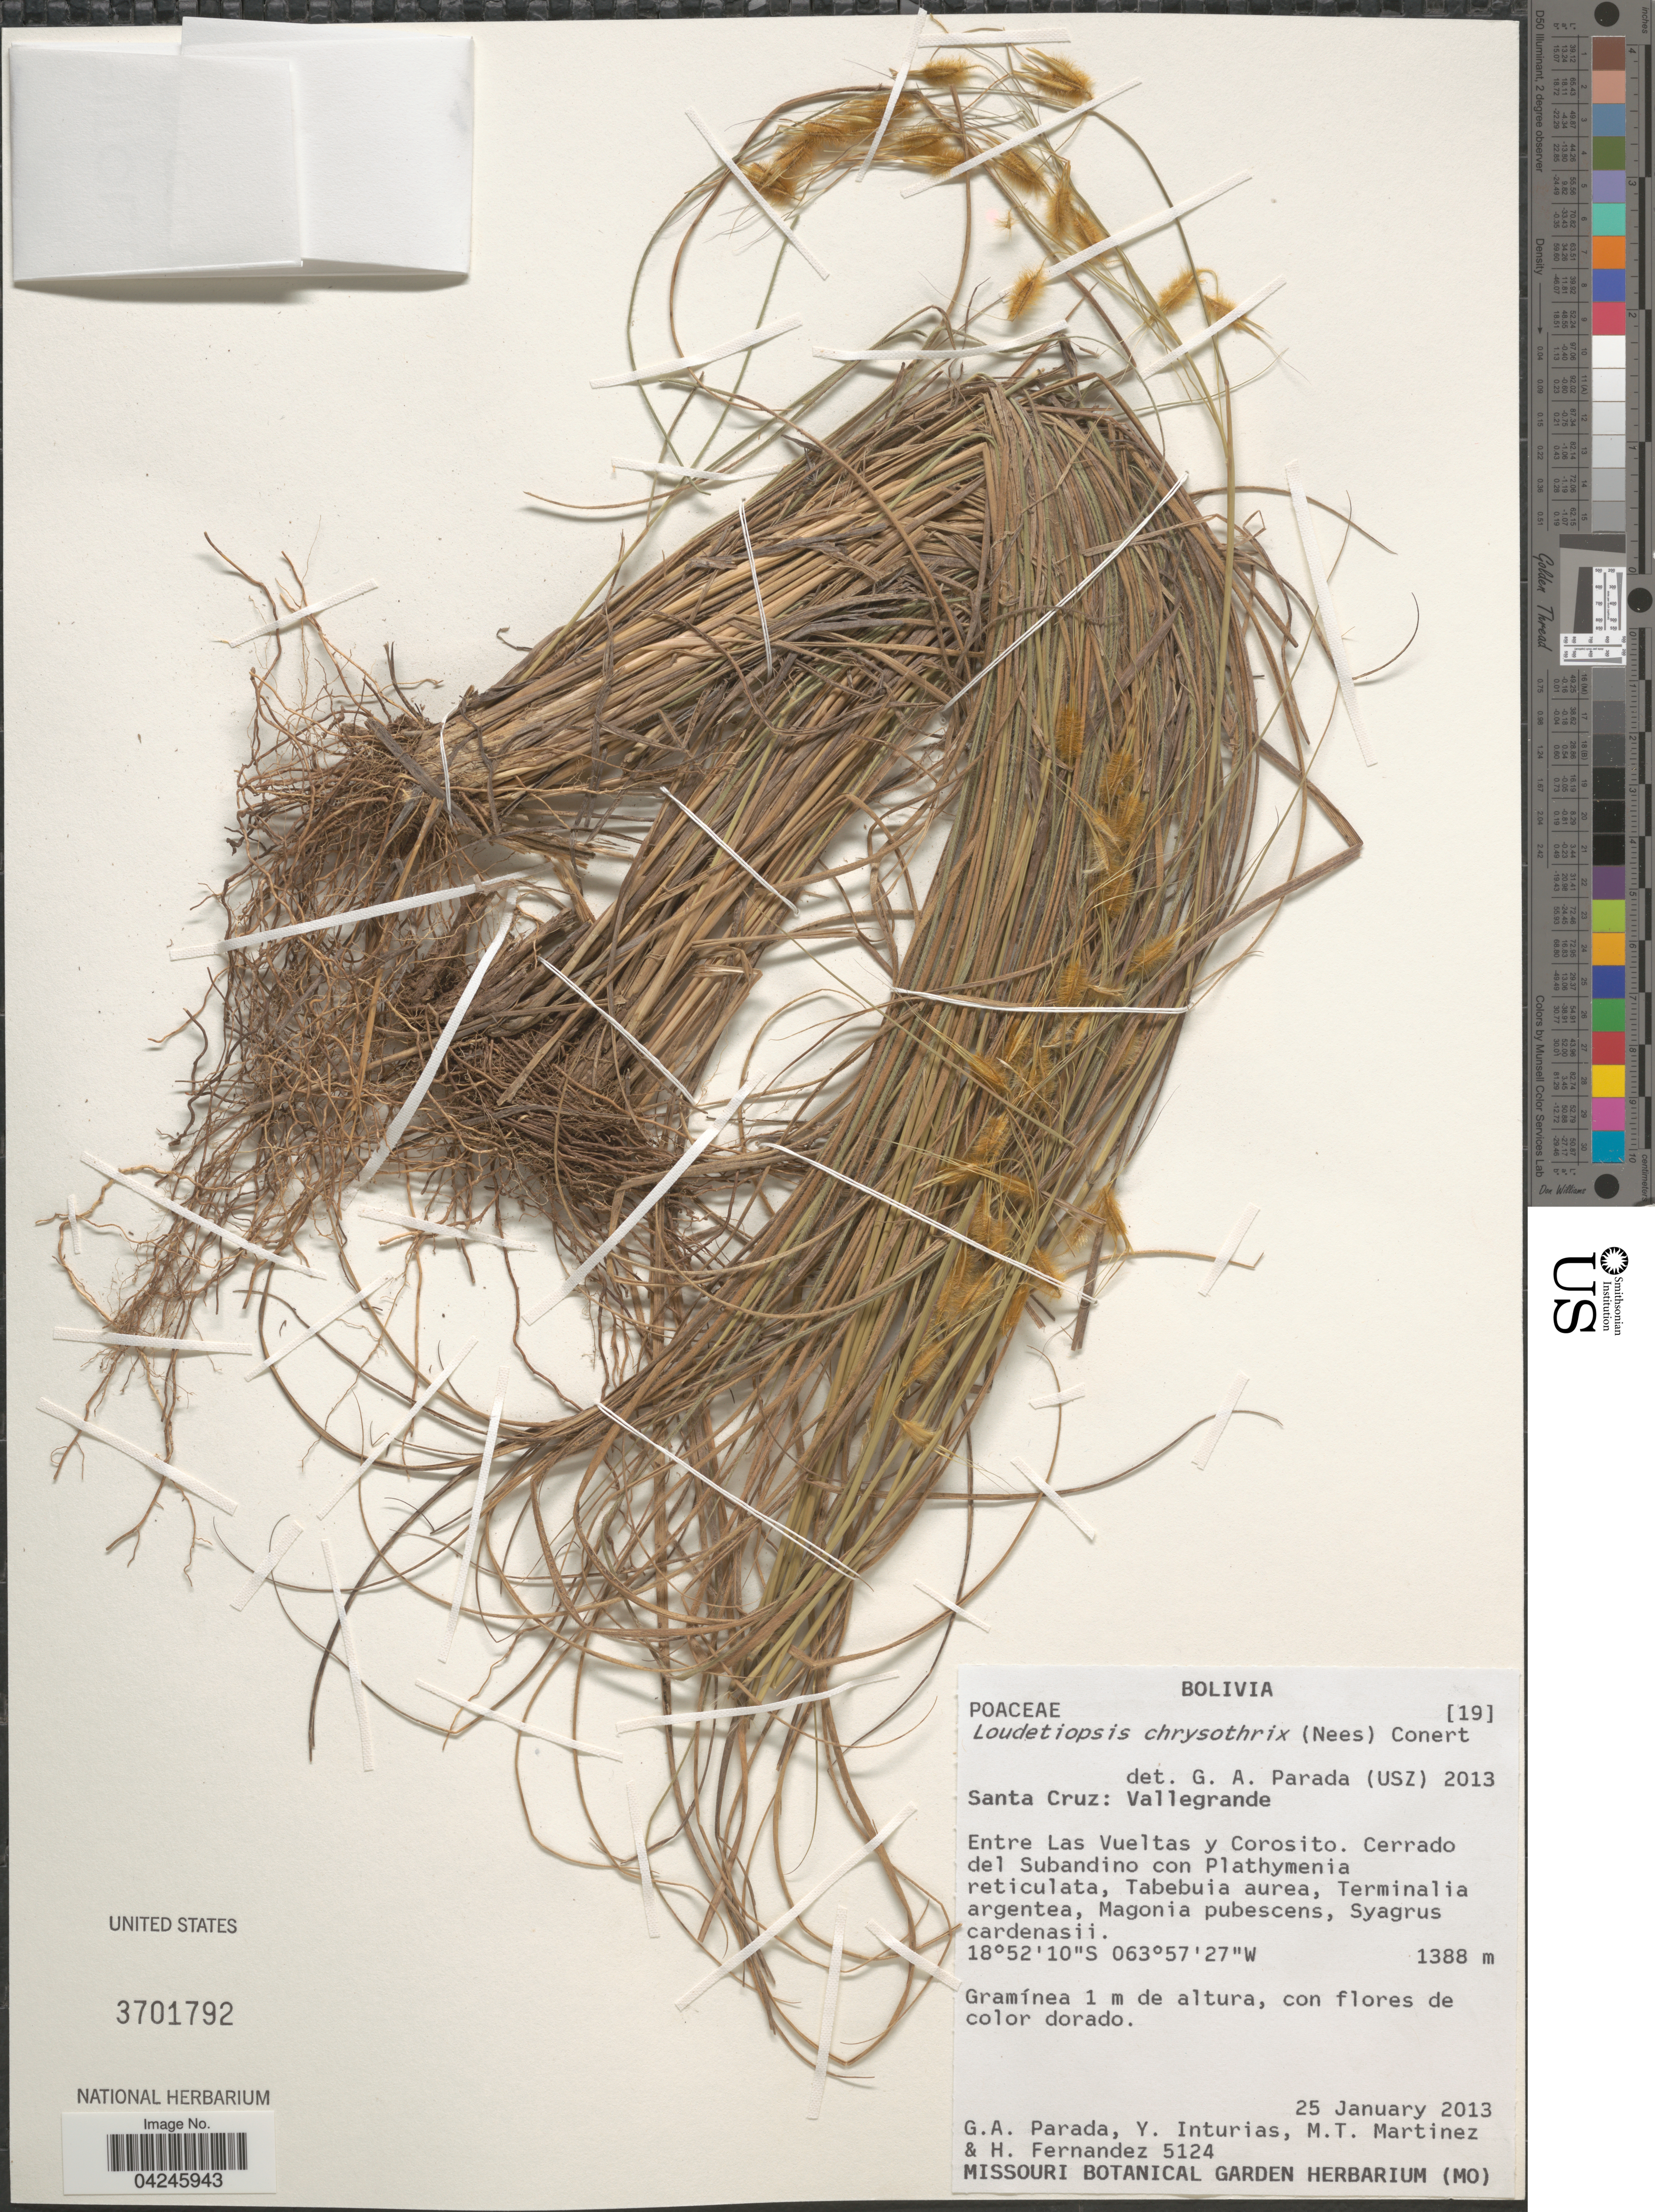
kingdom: Plantae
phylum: Tracheophyta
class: Liliopsida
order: Poales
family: Poaceae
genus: Loudetiopsis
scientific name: Loudetiopsis chrysothrix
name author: (Nees) Conert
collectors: G. Parada, Y. Inturias, M. Martínez & H. Fernandez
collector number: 5124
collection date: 2013-01-25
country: Bolivia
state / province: Santa Cruz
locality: Vallegrande. Entre Las Vueltas y Corosito. Cerrado del Subandino con Plathymenia.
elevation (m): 1388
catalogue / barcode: US 3701792